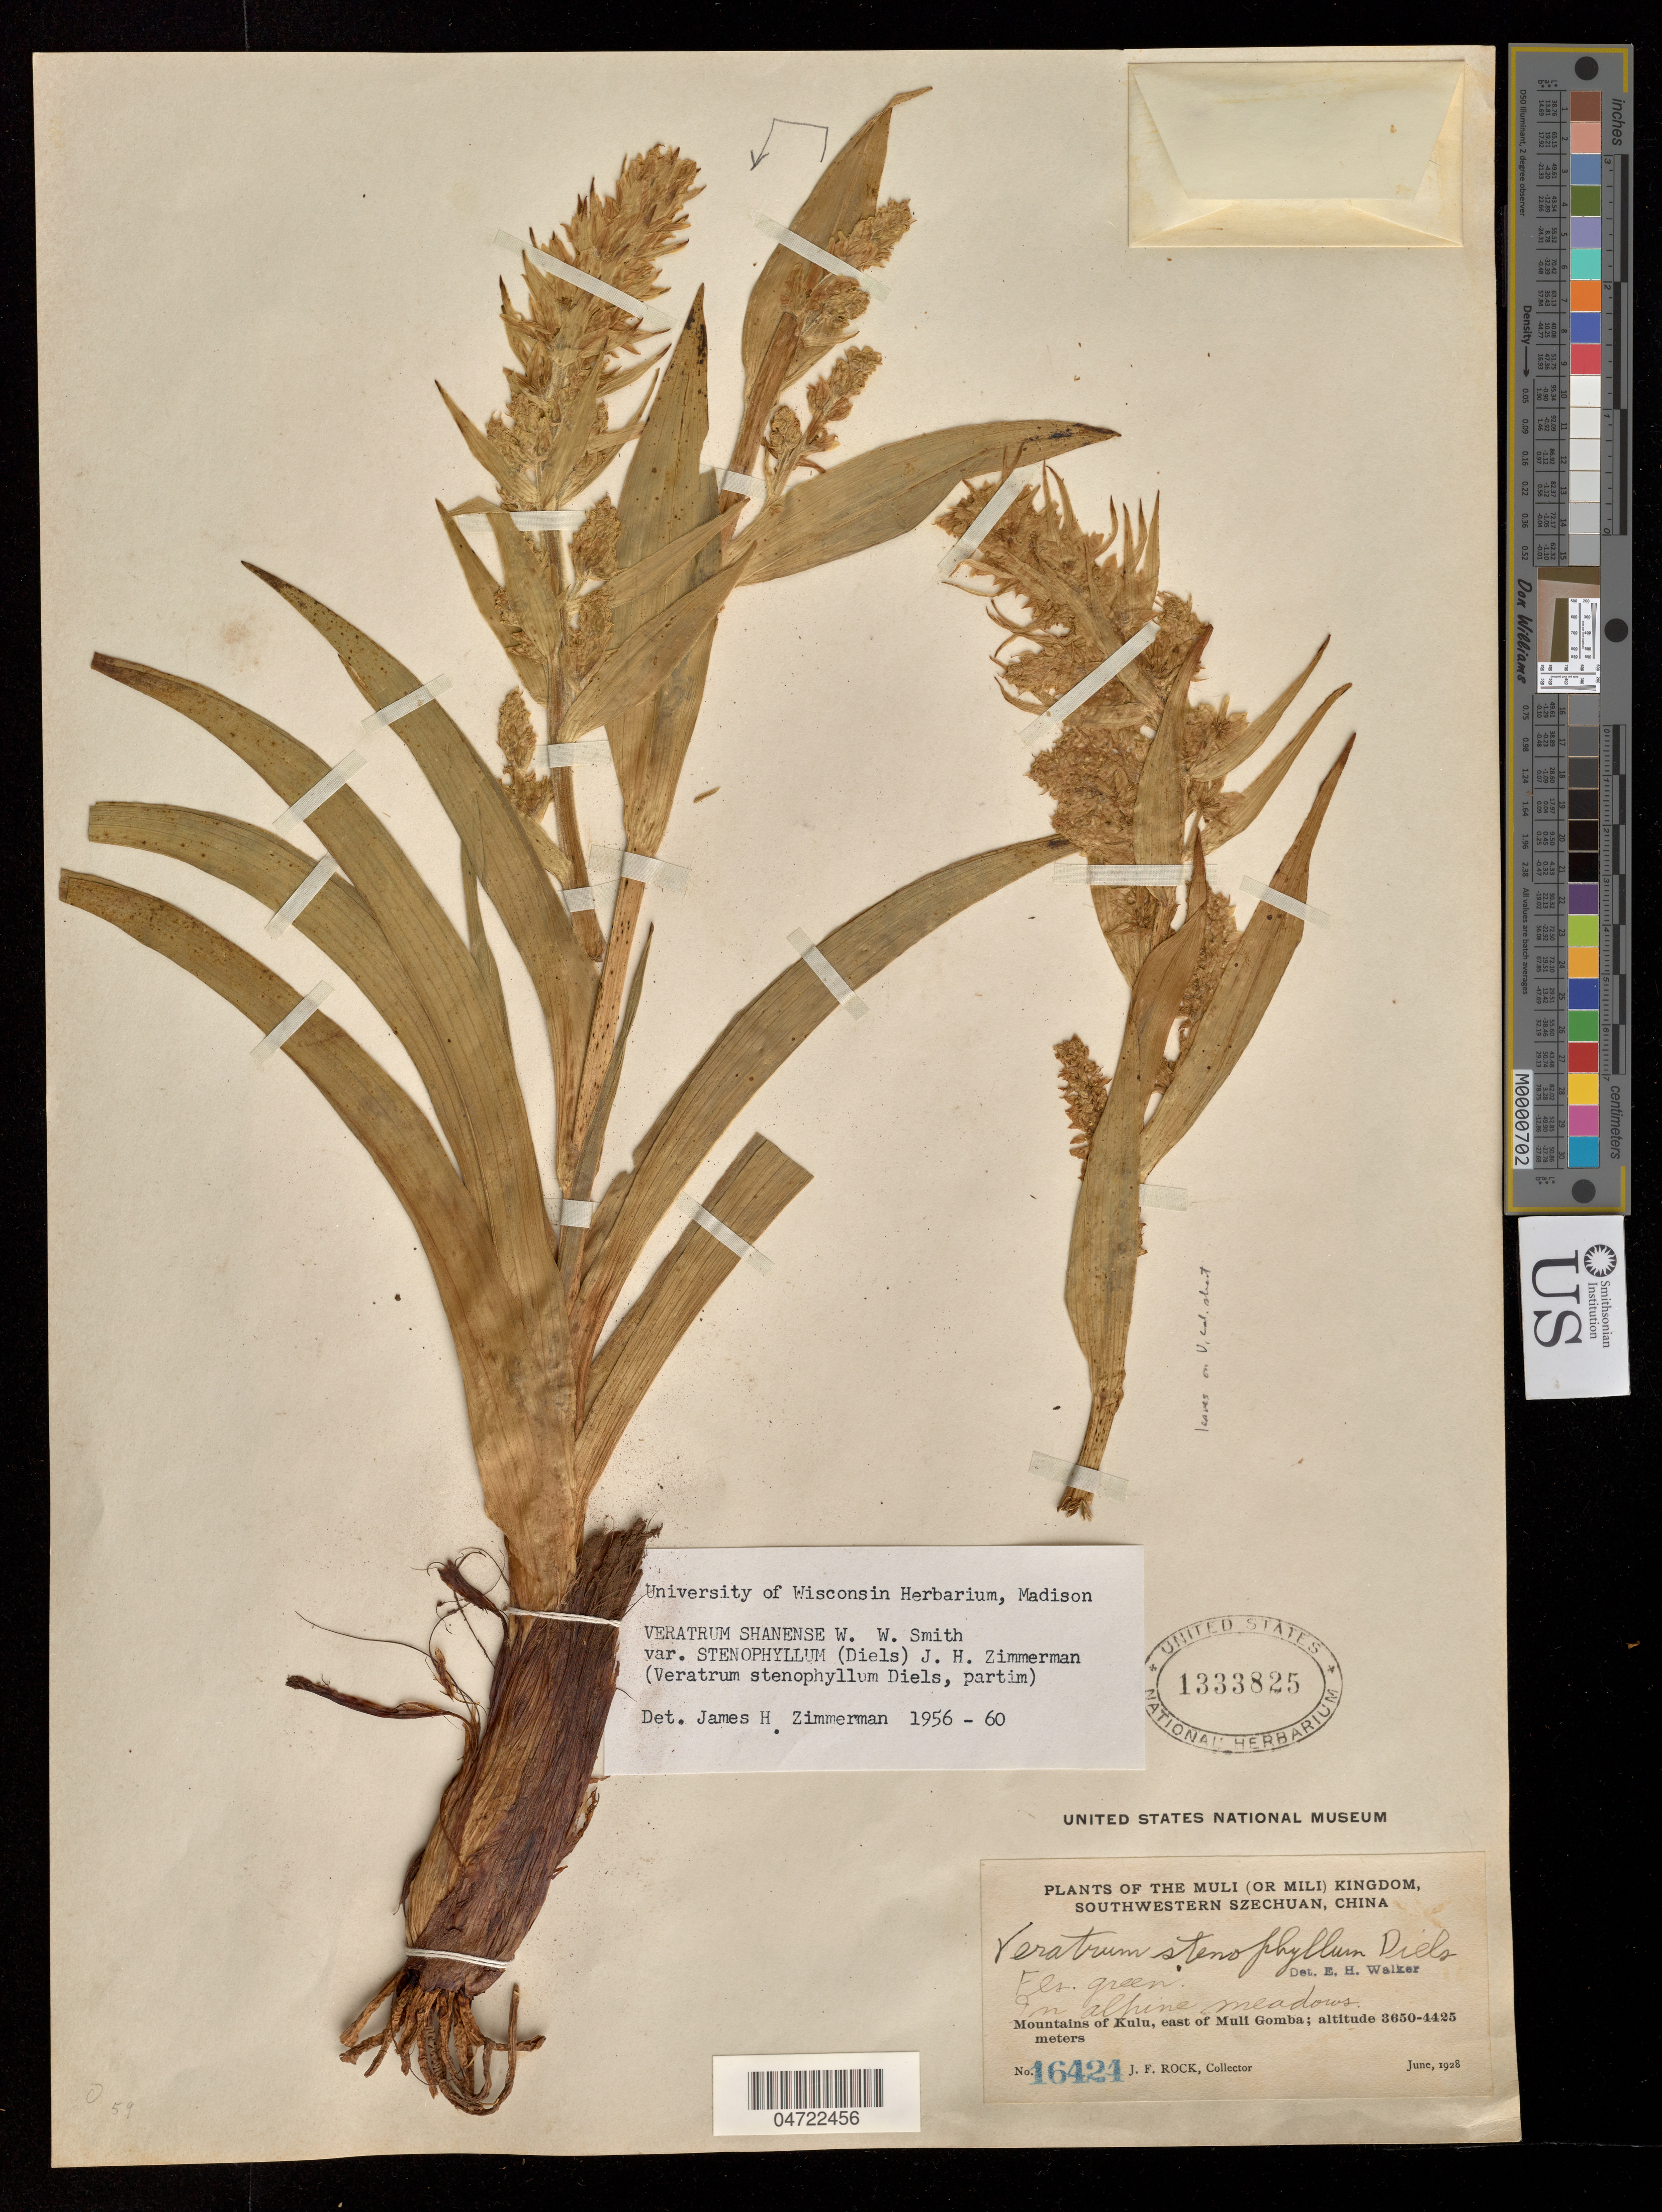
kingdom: Plantae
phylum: Tracheophyta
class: Liliopsida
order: Liliales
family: Melanthiaceae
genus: Veratrum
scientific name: Veratrum shanense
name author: W.W. Sm.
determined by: Zimmerman, James Hall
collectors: J. Rock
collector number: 16424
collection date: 1928-06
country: China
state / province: Sichuan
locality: The Muli (or Mili) Kingdom, Southwestern Szechuan. Mountains of Kulu, east of Muli Gomba.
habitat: In alpine meadows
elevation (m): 3650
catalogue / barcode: US 1333825